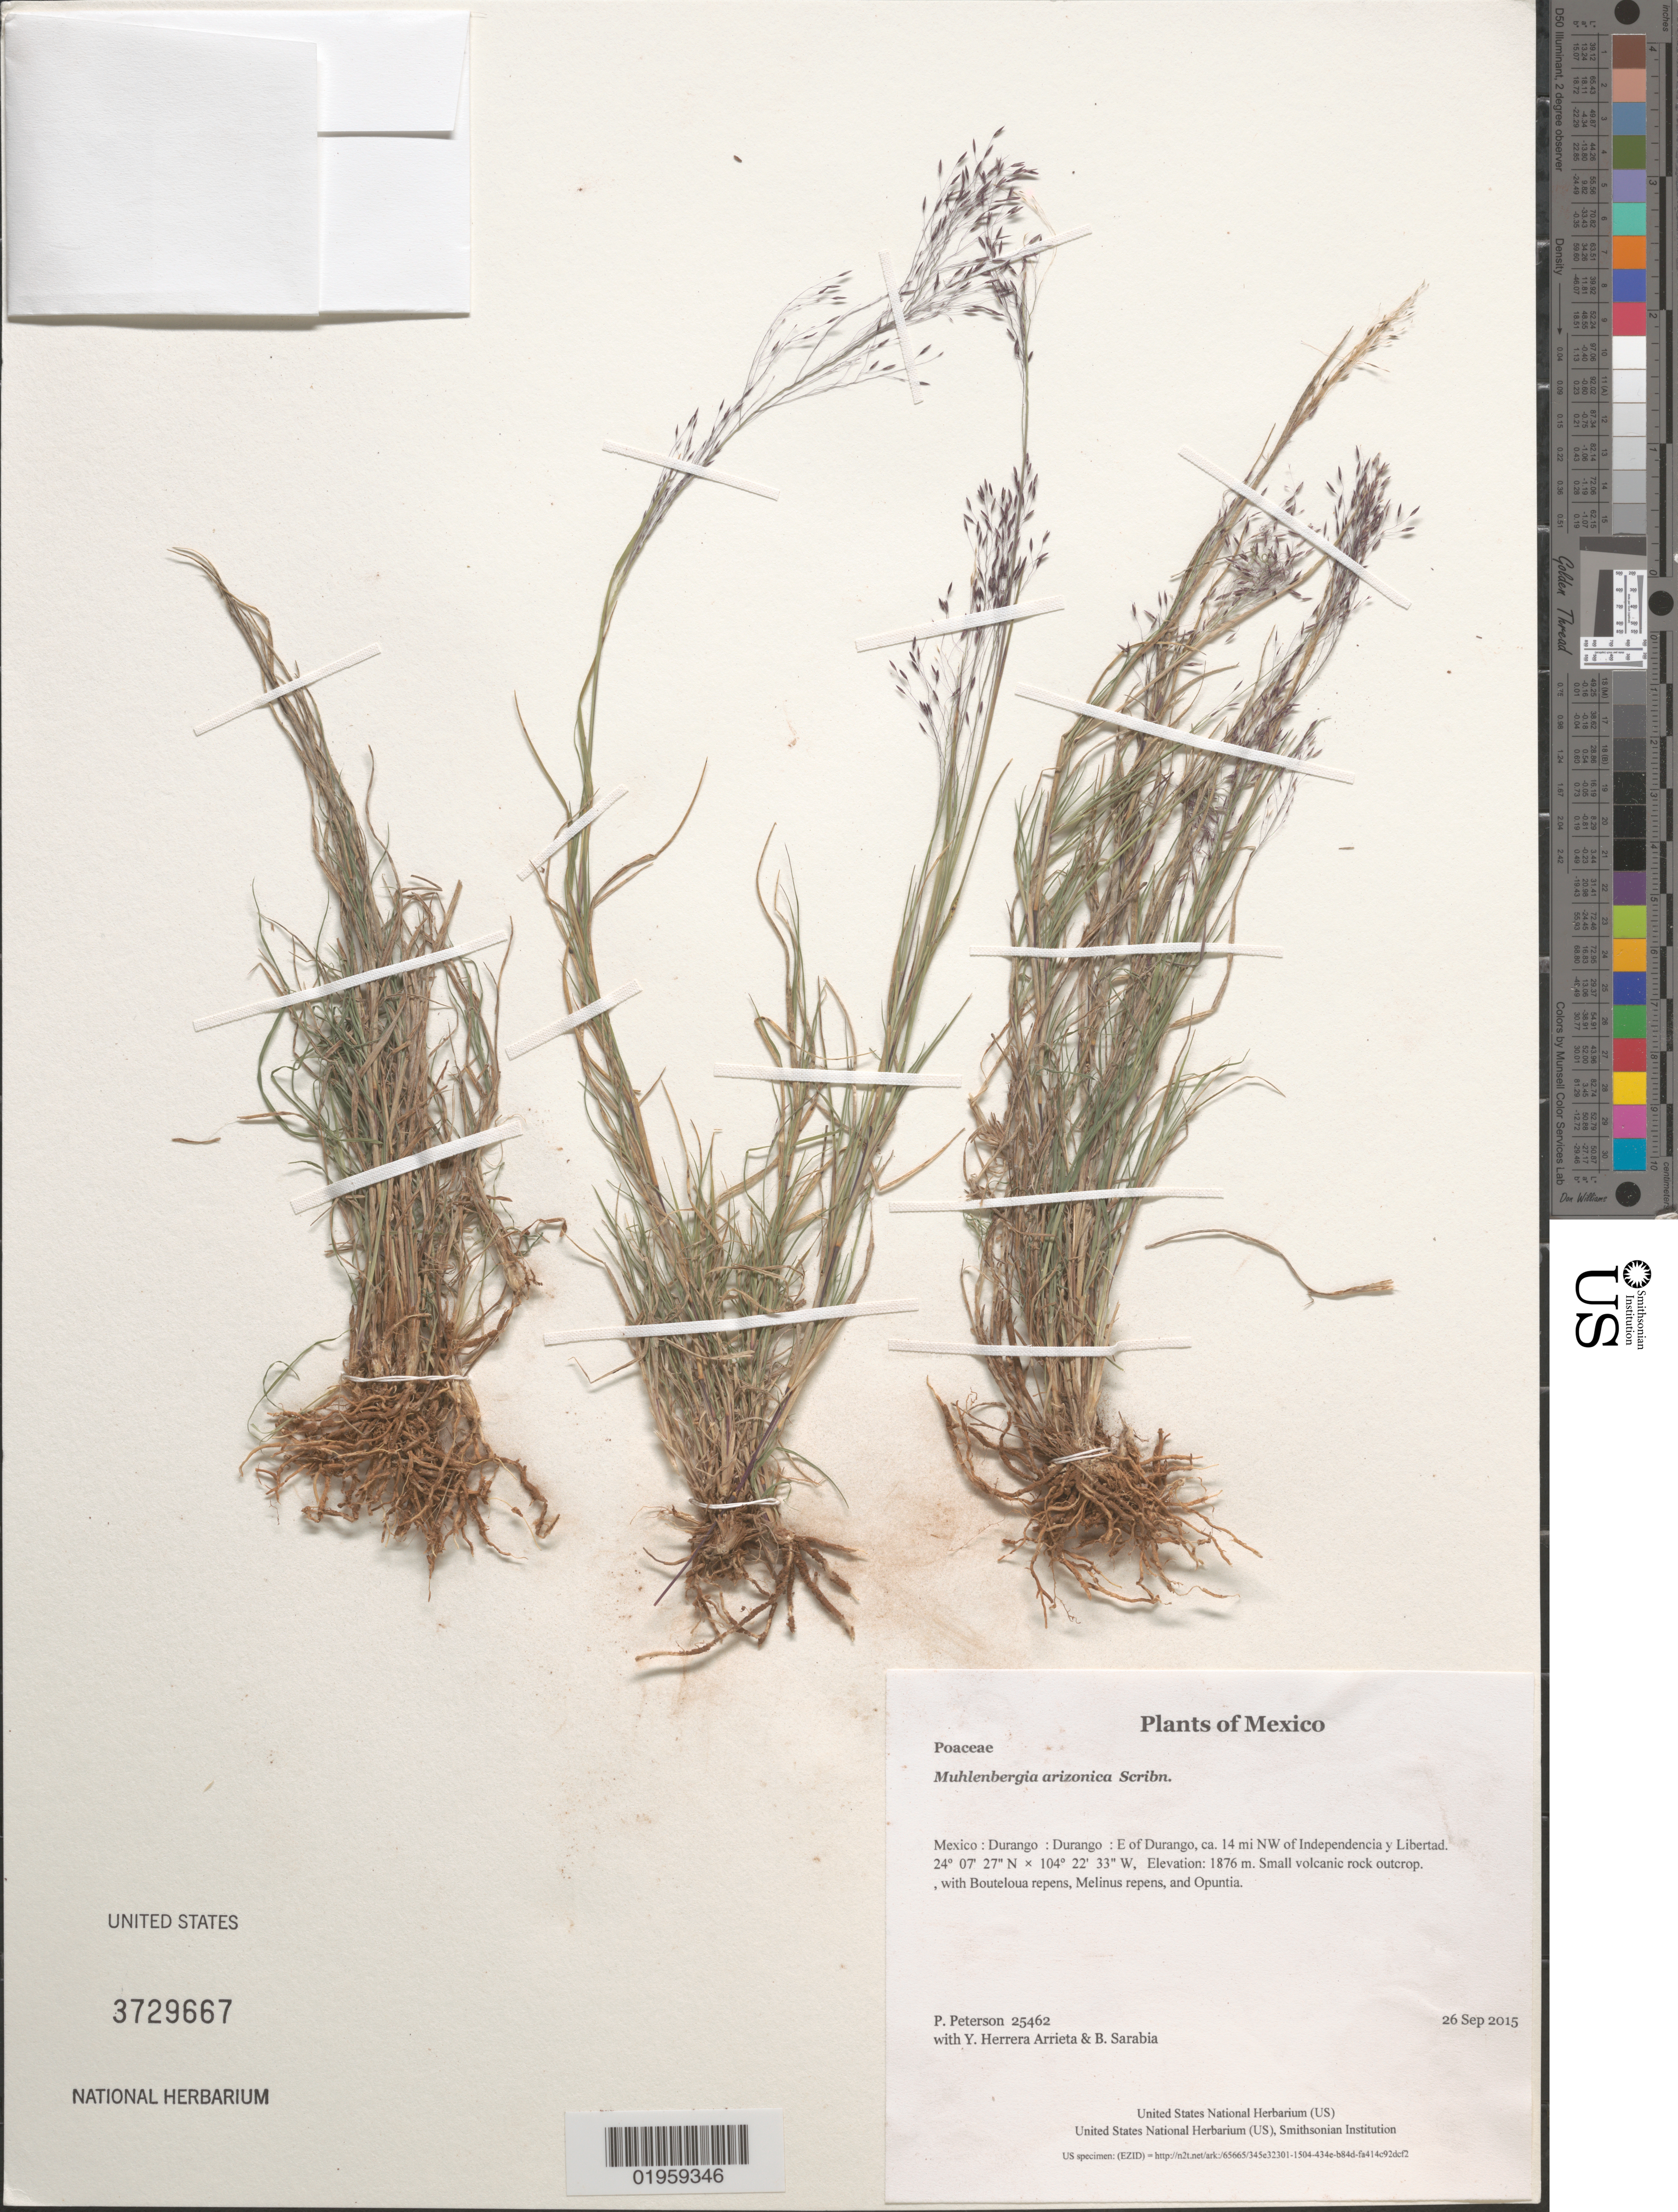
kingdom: Plantae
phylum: Tracheophyta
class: Liliopsida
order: Poales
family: Poaceae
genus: Muhlenbergia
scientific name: Muhlenbergia arizonica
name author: Scribn.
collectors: P. M. Peterson, Y. Herrera Arrieta & B. Sarabia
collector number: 25462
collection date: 2015-09-26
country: Mexico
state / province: Durango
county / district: Durango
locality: E of Durango, ca. 14 mi NW of Independencia y Libertad.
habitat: Small volcanic rock outcrop.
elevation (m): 1876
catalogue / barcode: US 3729667